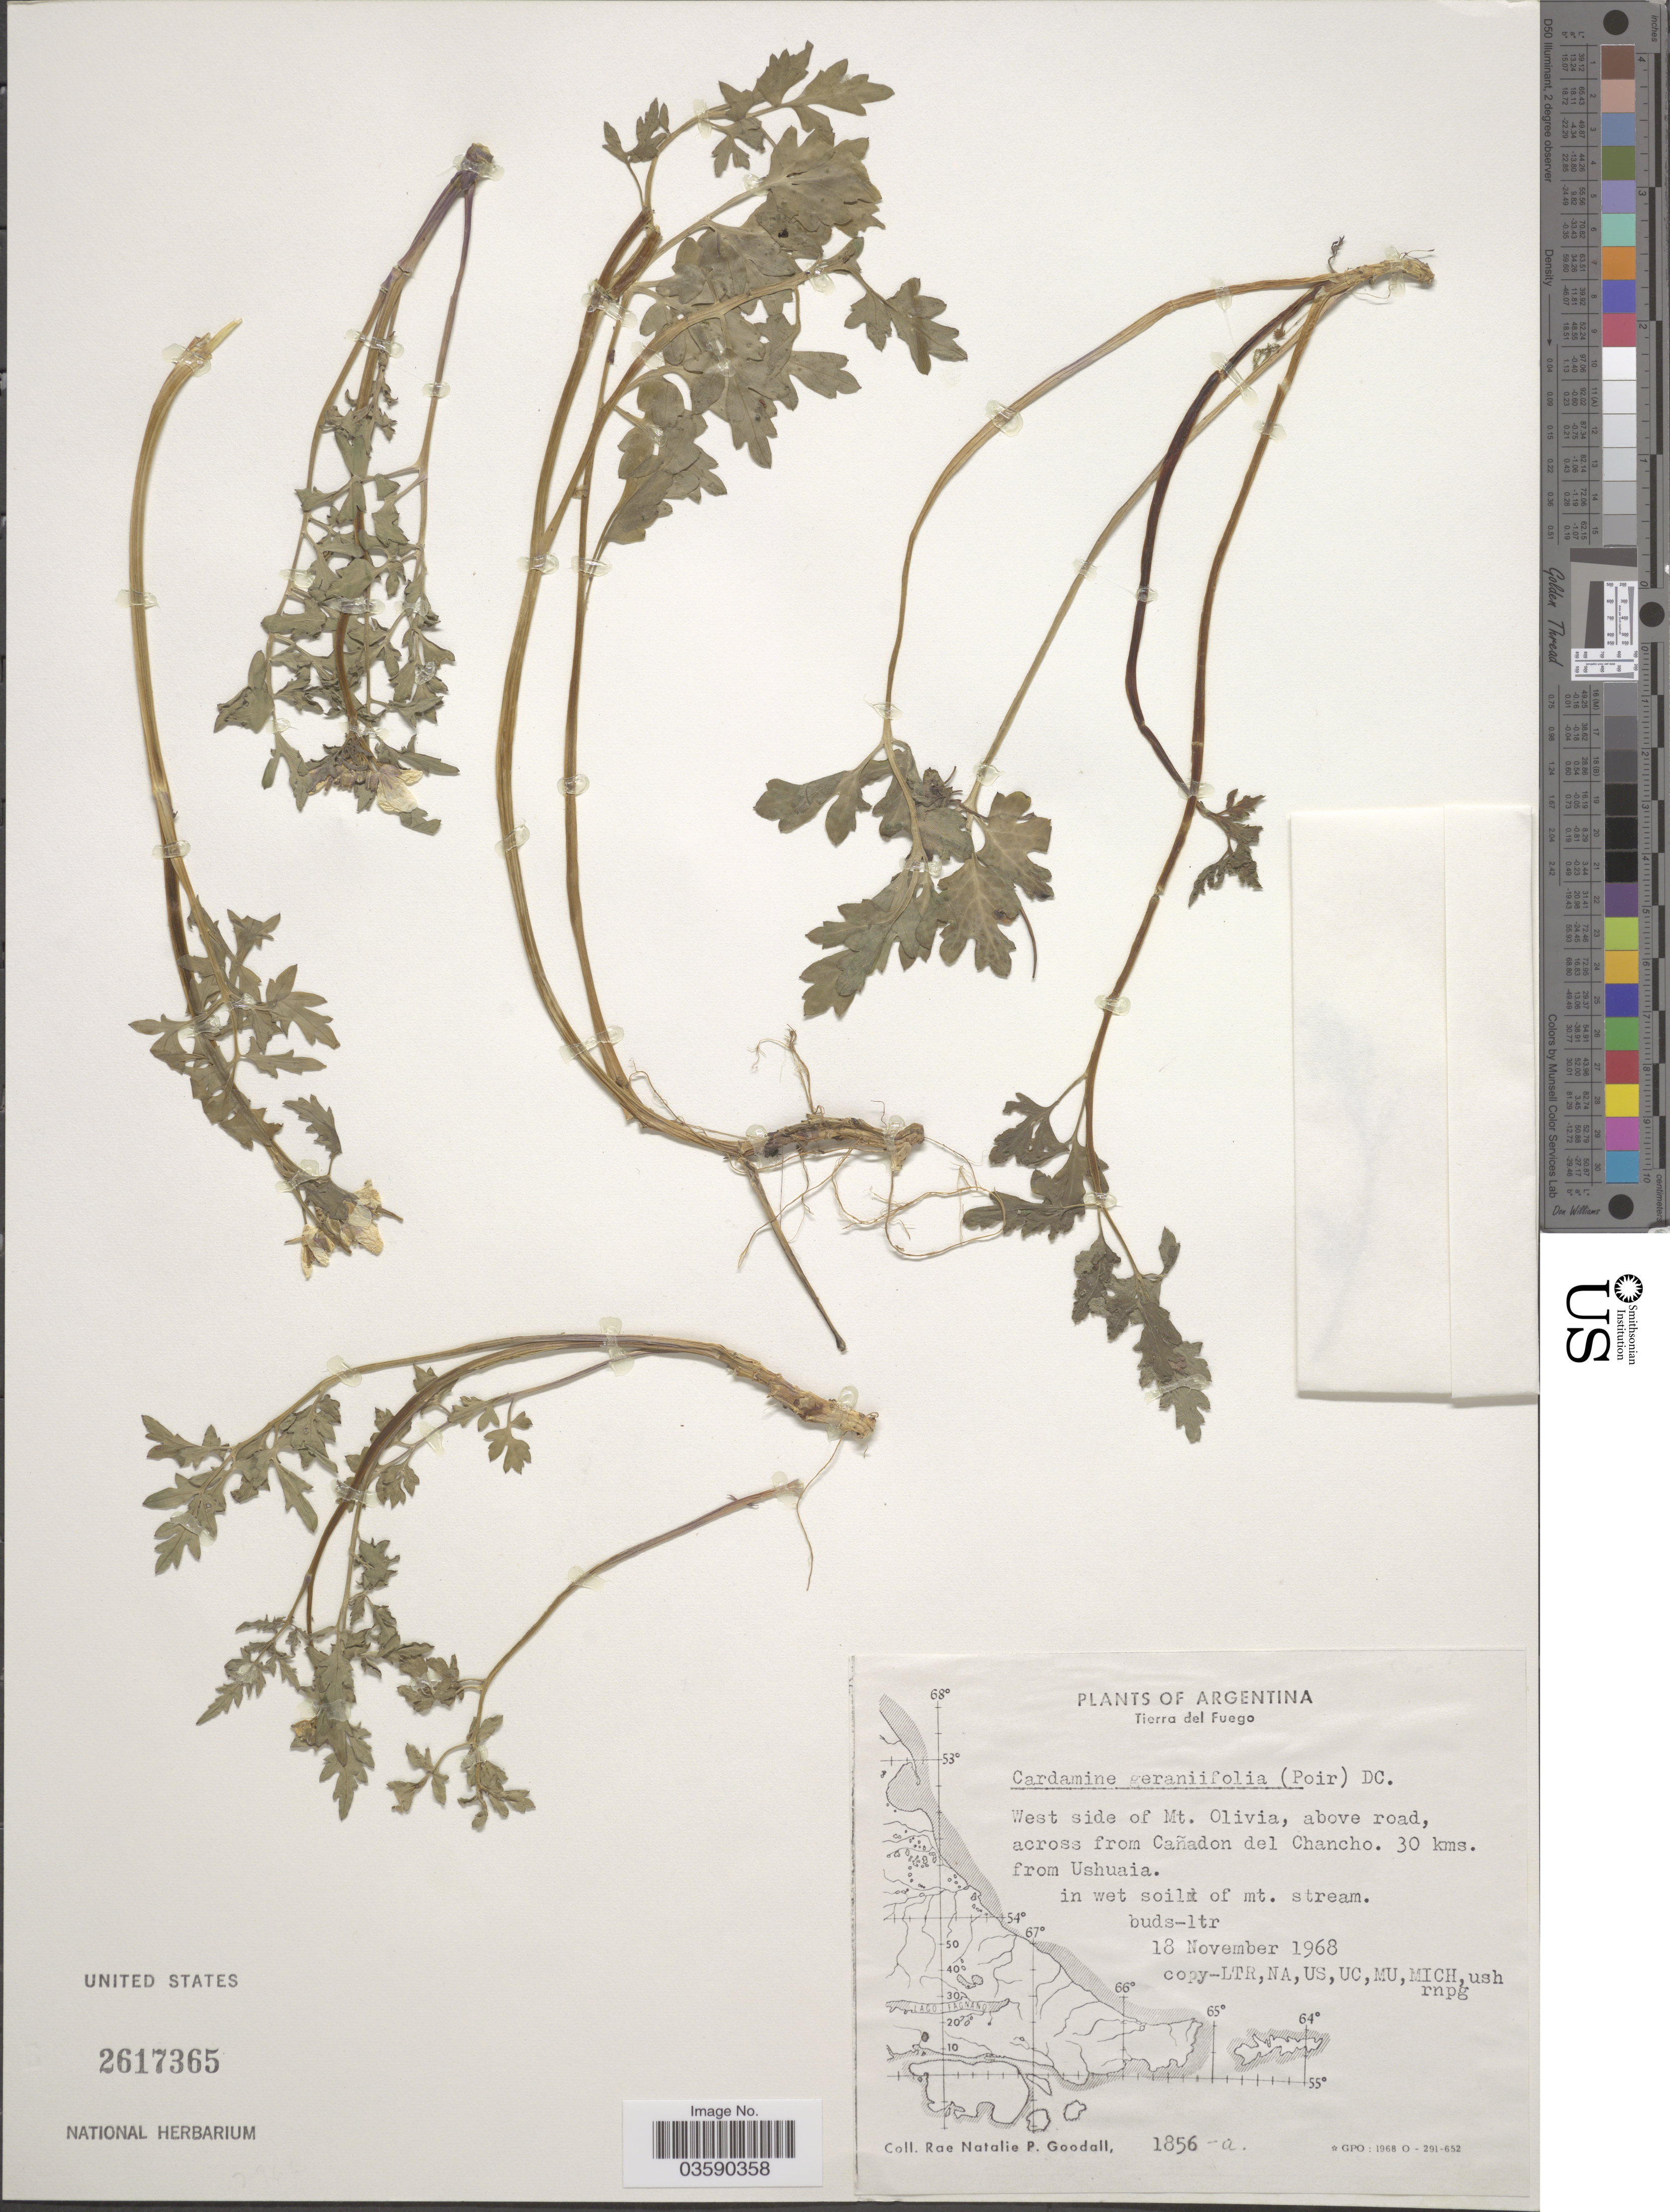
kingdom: Plantae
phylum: Tracheophyta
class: Magnoliopsida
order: Brassicales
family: Brassicaceae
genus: Cardamine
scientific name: Cardamine geraniifolia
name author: (Poir.) DC.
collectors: R. Goodall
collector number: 1856-a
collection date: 1968-11-18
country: Argentina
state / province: Tierra del Fuego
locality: West side of Mt. Olivia, above road, across from Cañadon del Chancho, 30 kms. from Ushuaia.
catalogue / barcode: US 2617365